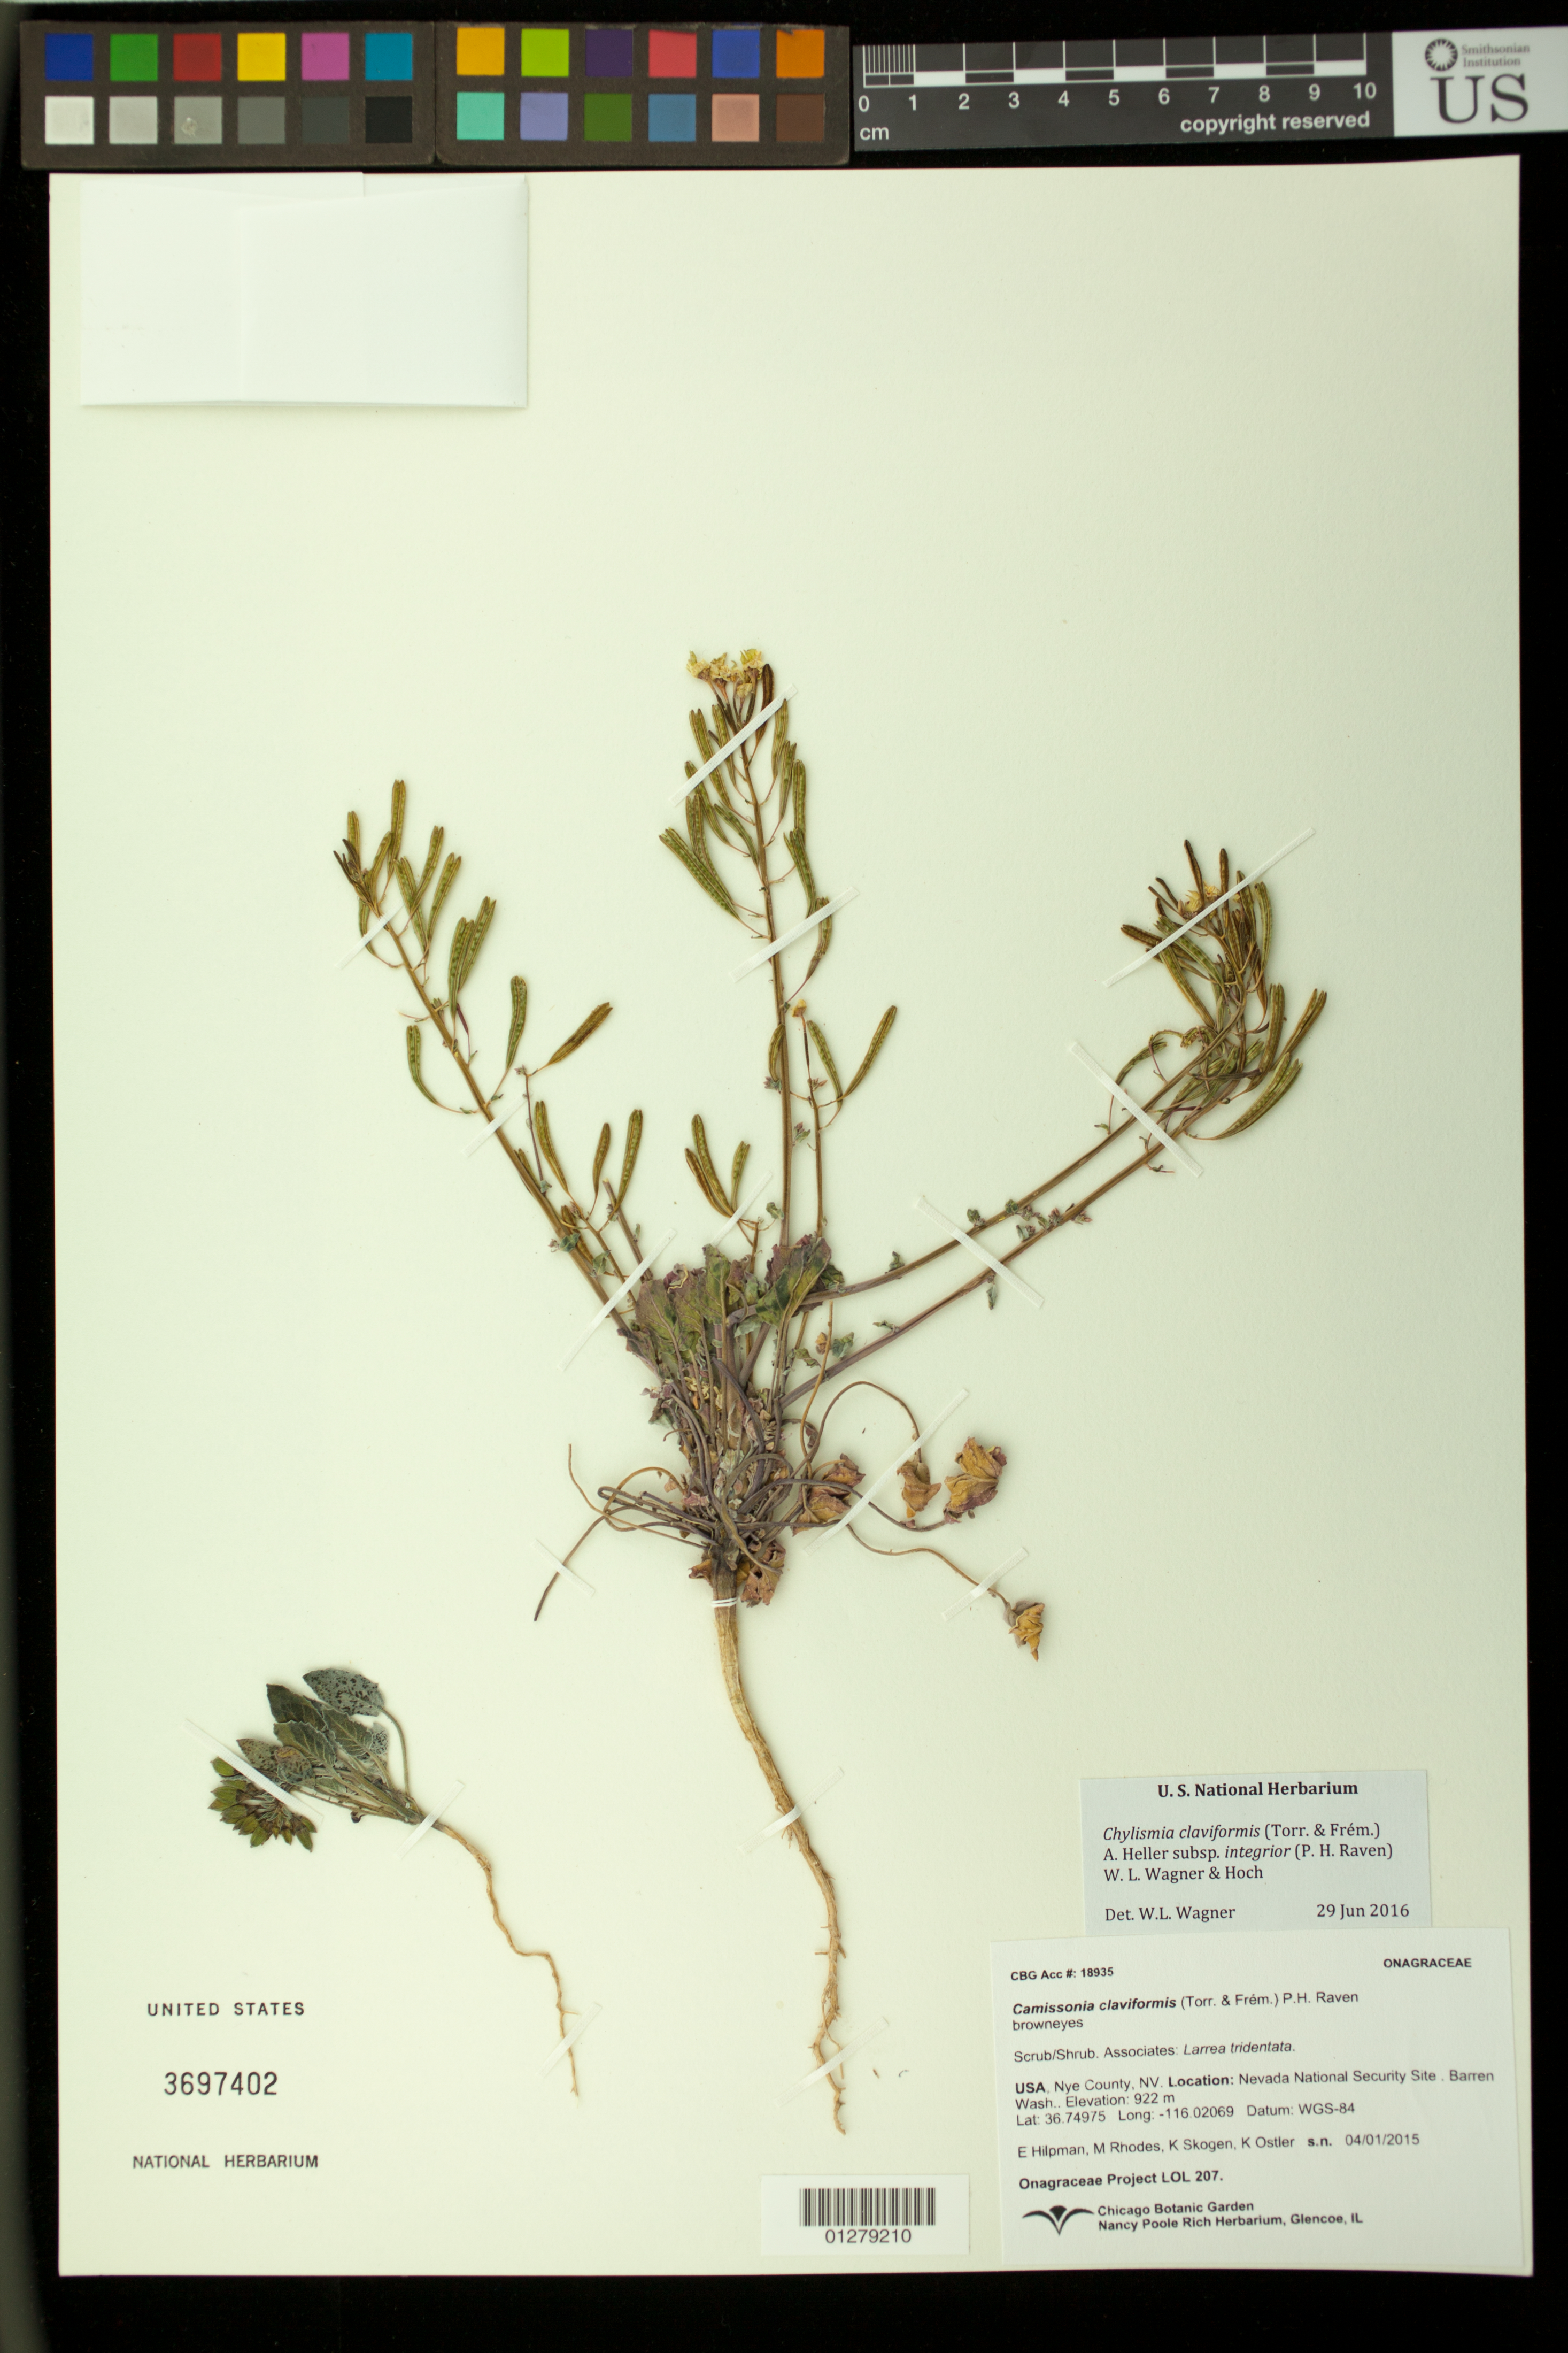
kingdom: Plantae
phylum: Tracheophyta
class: Magnoliopsida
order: Myrtales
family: Onagraceae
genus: Chylismia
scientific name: Chylismia claviformis subsp. integrior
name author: (P.H. Raven) W.L. Wagner & Hoch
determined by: Wagner, W. L., (BOT), Smithsonian Institution - National Museum of Natural History (UNITED STATES)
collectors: E. Hilpman, K. Skogen, M. Rhodes & W. Ostler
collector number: LOL 207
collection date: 2015-04-01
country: United States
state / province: Nevada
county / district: Nye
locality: Nevada National Security Site. Cane Spring Road ~2.0mi from junction with Mercury Hwy. Cattered in wash near road and on slopes of small ridge ~10m from road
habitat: Wash in surrounding shrub/scrub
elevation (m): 1056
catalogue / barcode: US 3697402